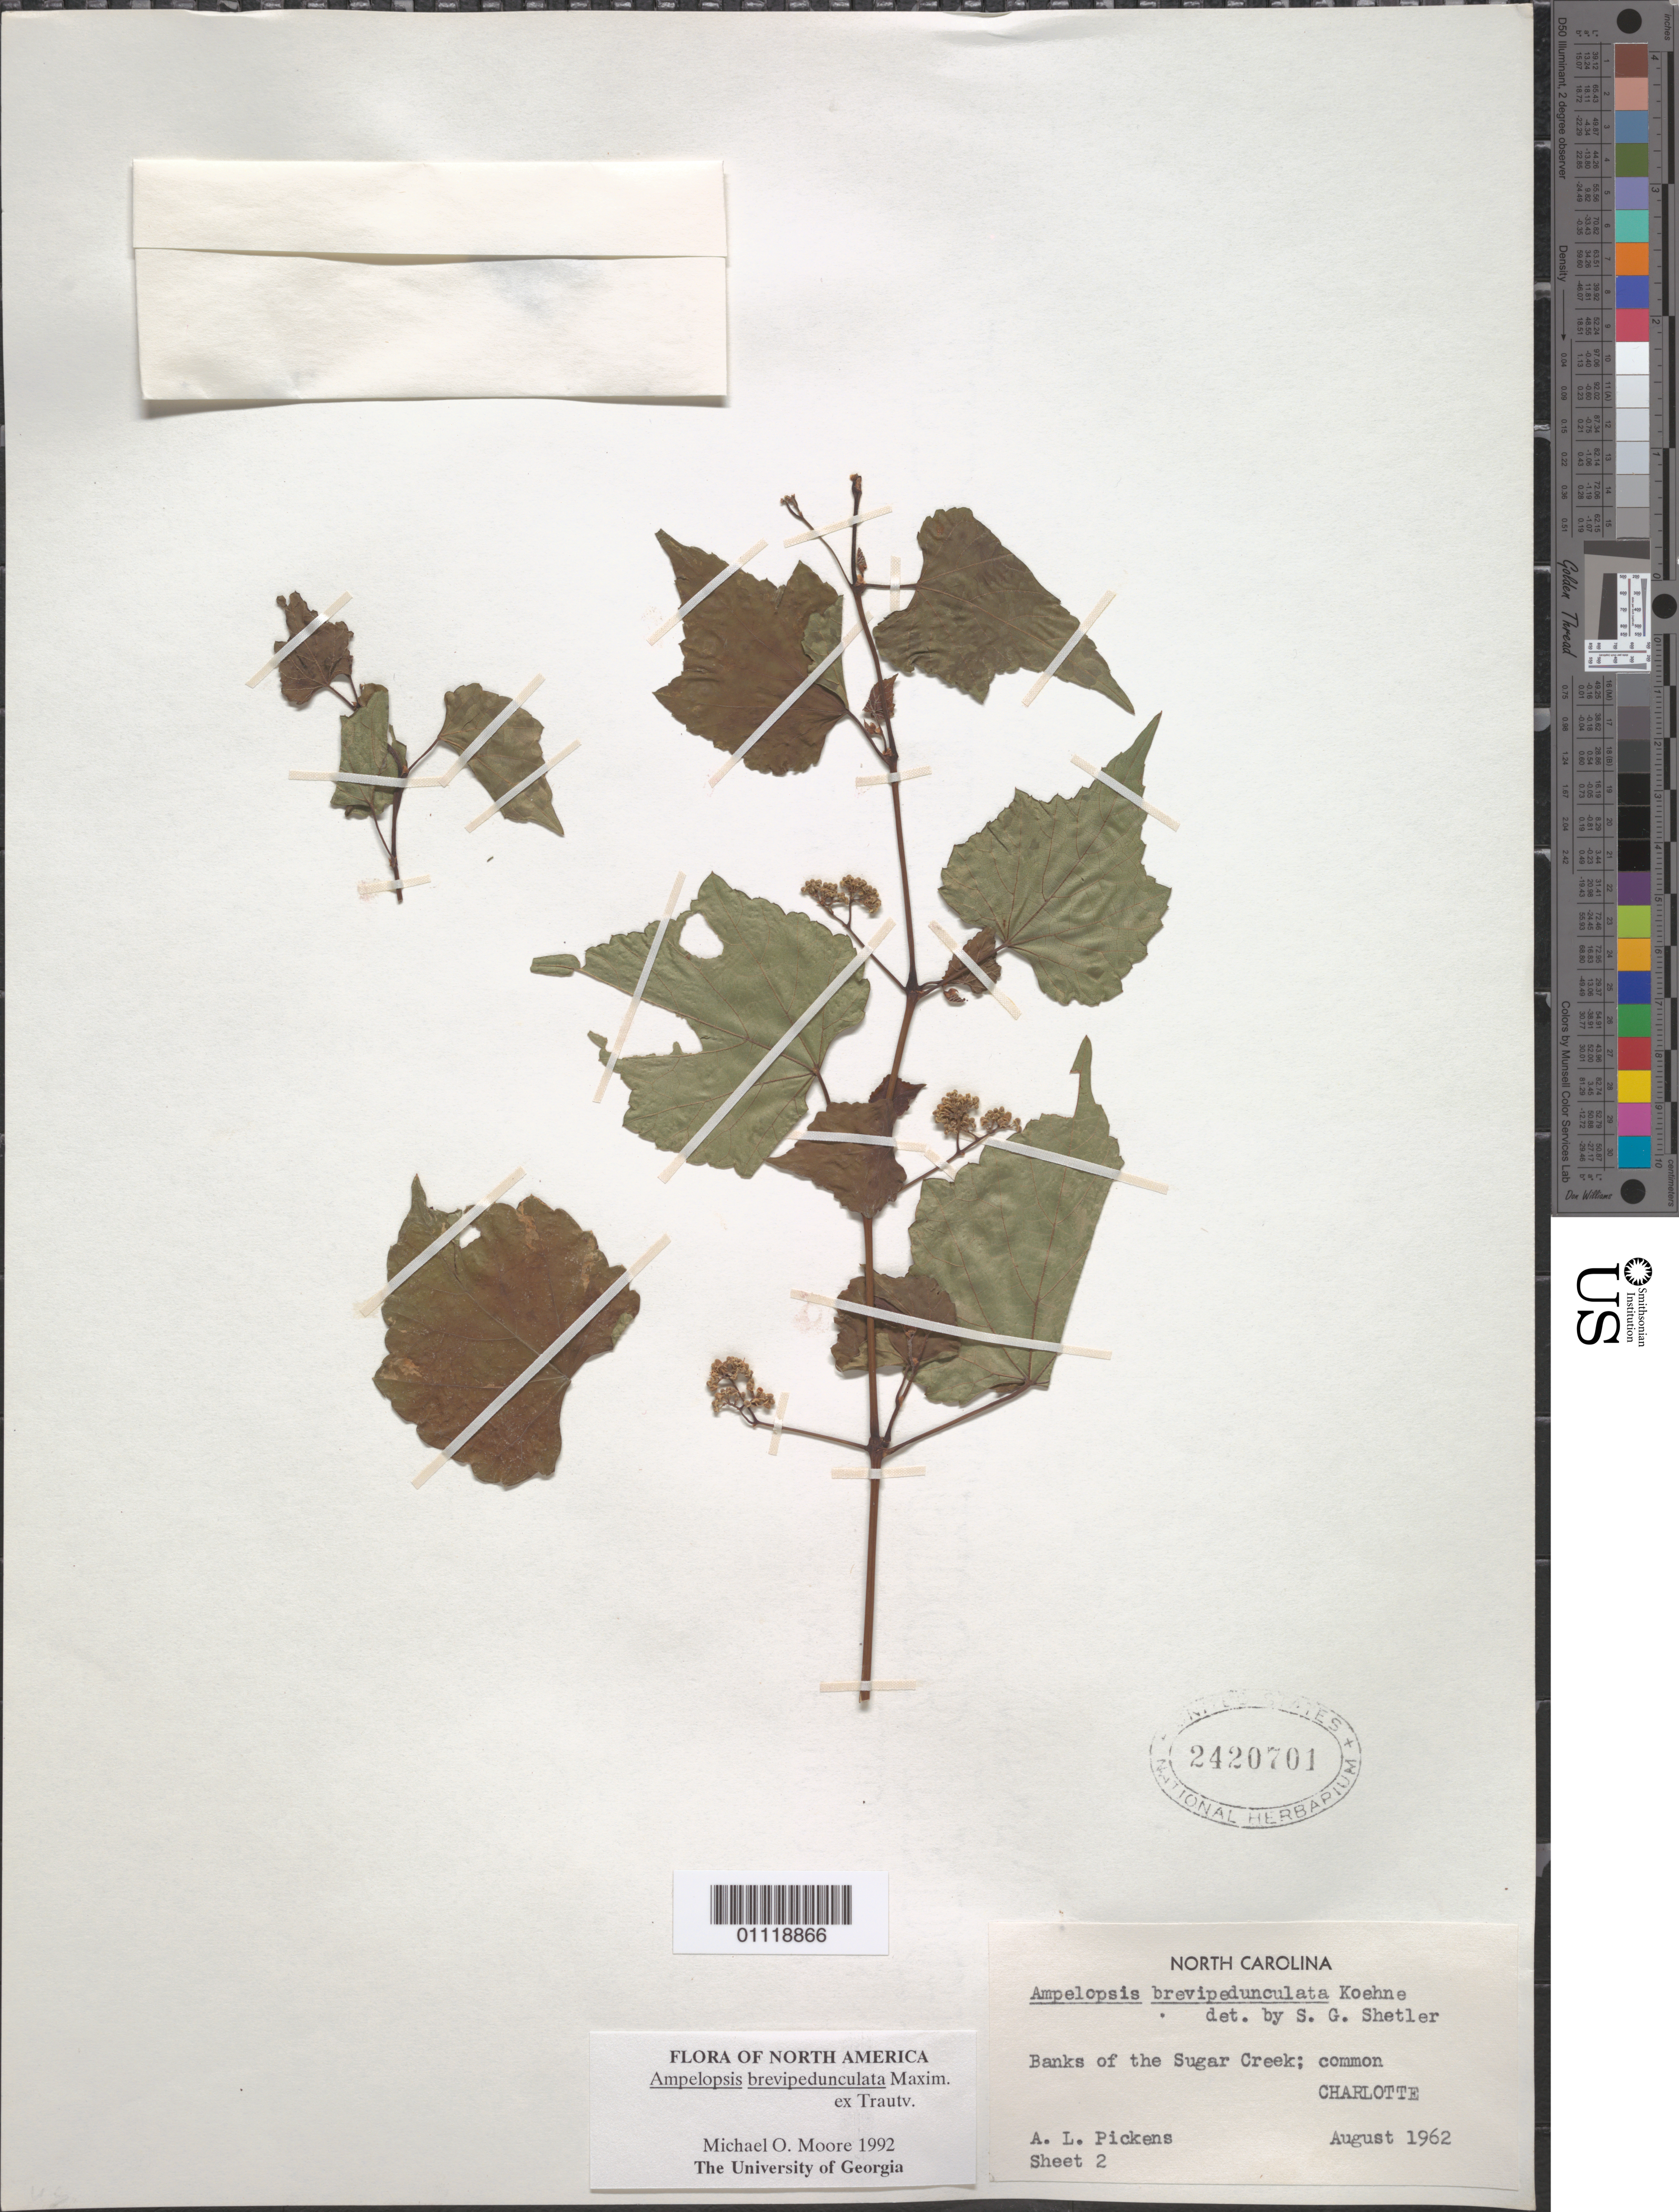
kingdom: Plantae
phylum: Tracheophyta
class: Magnoliopsida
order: Vitales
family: Vitaceae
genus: Ampelopsis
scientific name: Ampelopsis brevipedunculata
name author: (Maxim.) Trautv.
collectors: A.L. Pickens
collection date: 1962-08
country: United States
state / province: North Carolina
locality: Banks of the Sugar Creek; common Charlotte.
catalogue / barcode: US 2420701